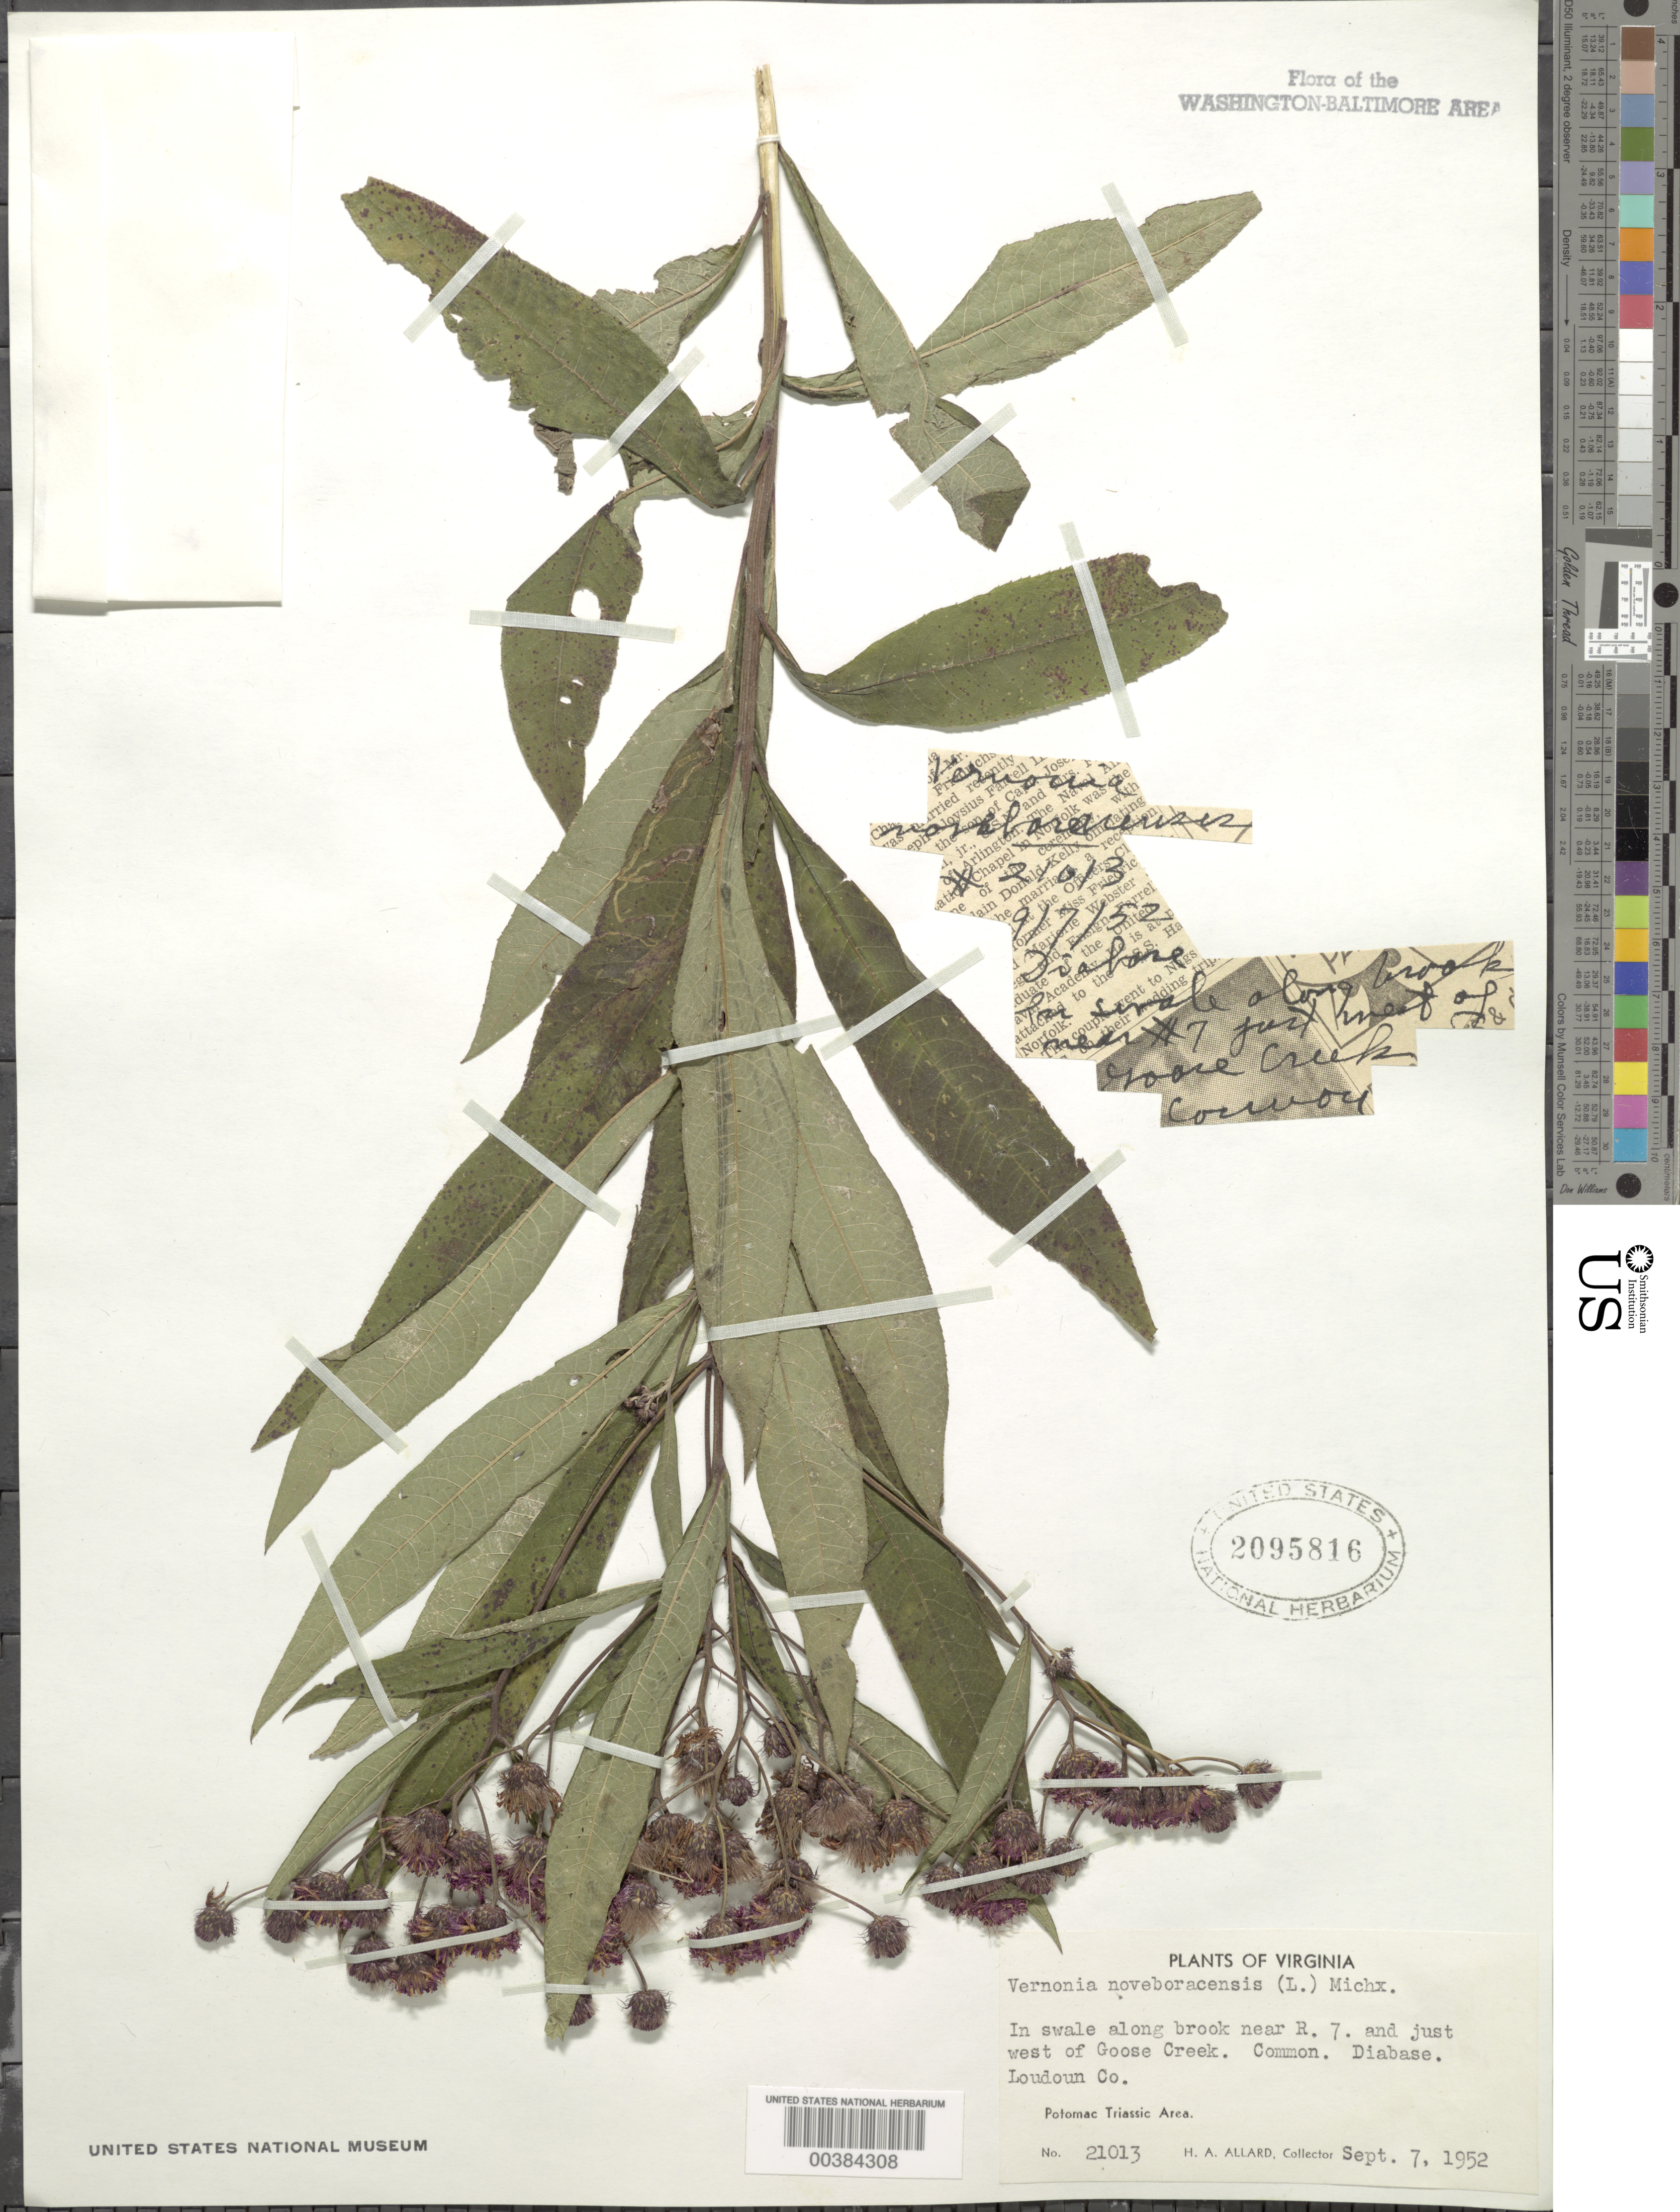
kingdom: Plantae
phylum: Tracheophyta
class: Magnoliopsida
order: Asterales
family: Asteraceae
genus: Vernonia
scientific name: Vernonia noveboracensis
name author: (L.) Michx.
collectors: H. A. Allard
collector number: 21013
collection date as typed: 07 Sep 1952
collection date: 1952-09-07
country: United States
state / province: Virginia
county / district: Loudoun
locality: Goose Creek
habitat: In swale along brook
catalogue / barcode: US 2095816